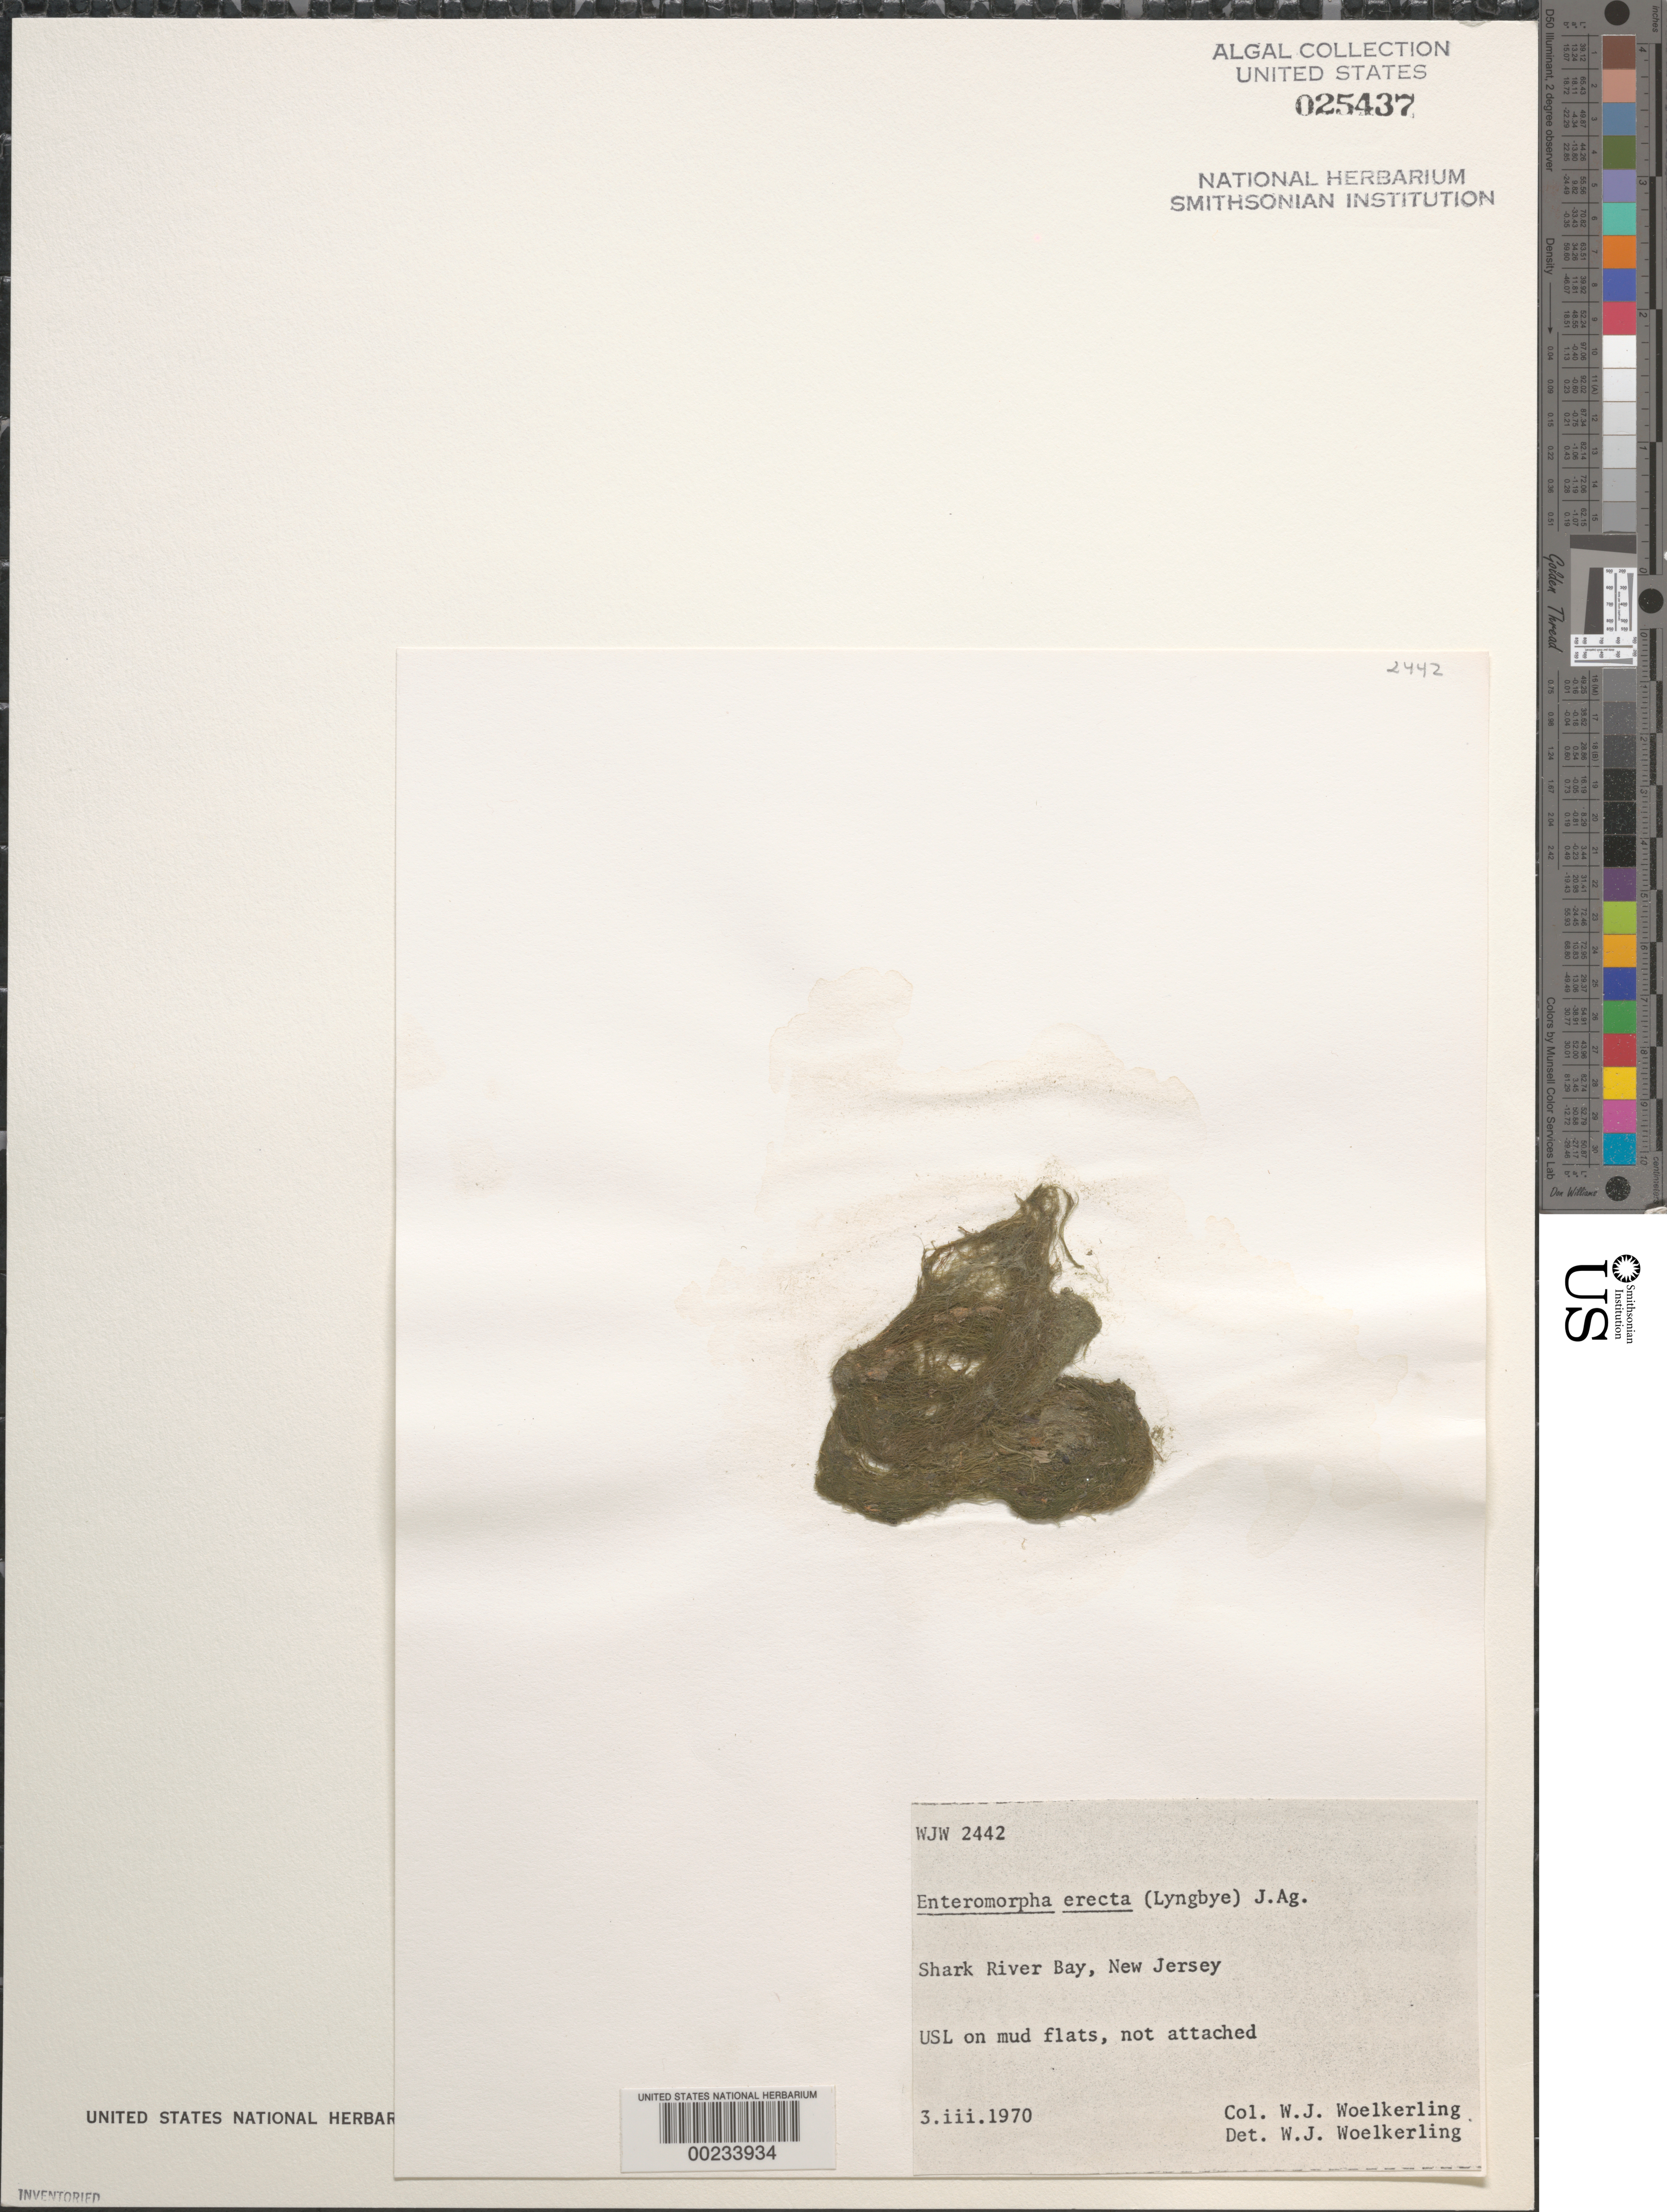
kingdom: Plantae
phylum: Chlorophyta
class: Ulvophyceae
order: Ulvales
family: Ulvaceae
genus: Ulva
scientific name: Ulva paradoxa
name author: C. Agardh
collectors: W. Woelkerling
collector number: WJW 2442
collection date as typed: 03 Mar 1970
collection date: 1970-03-03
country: United States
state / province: New Jersey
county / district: Monmouth County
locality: Shark River Bay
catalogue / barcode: US 25437